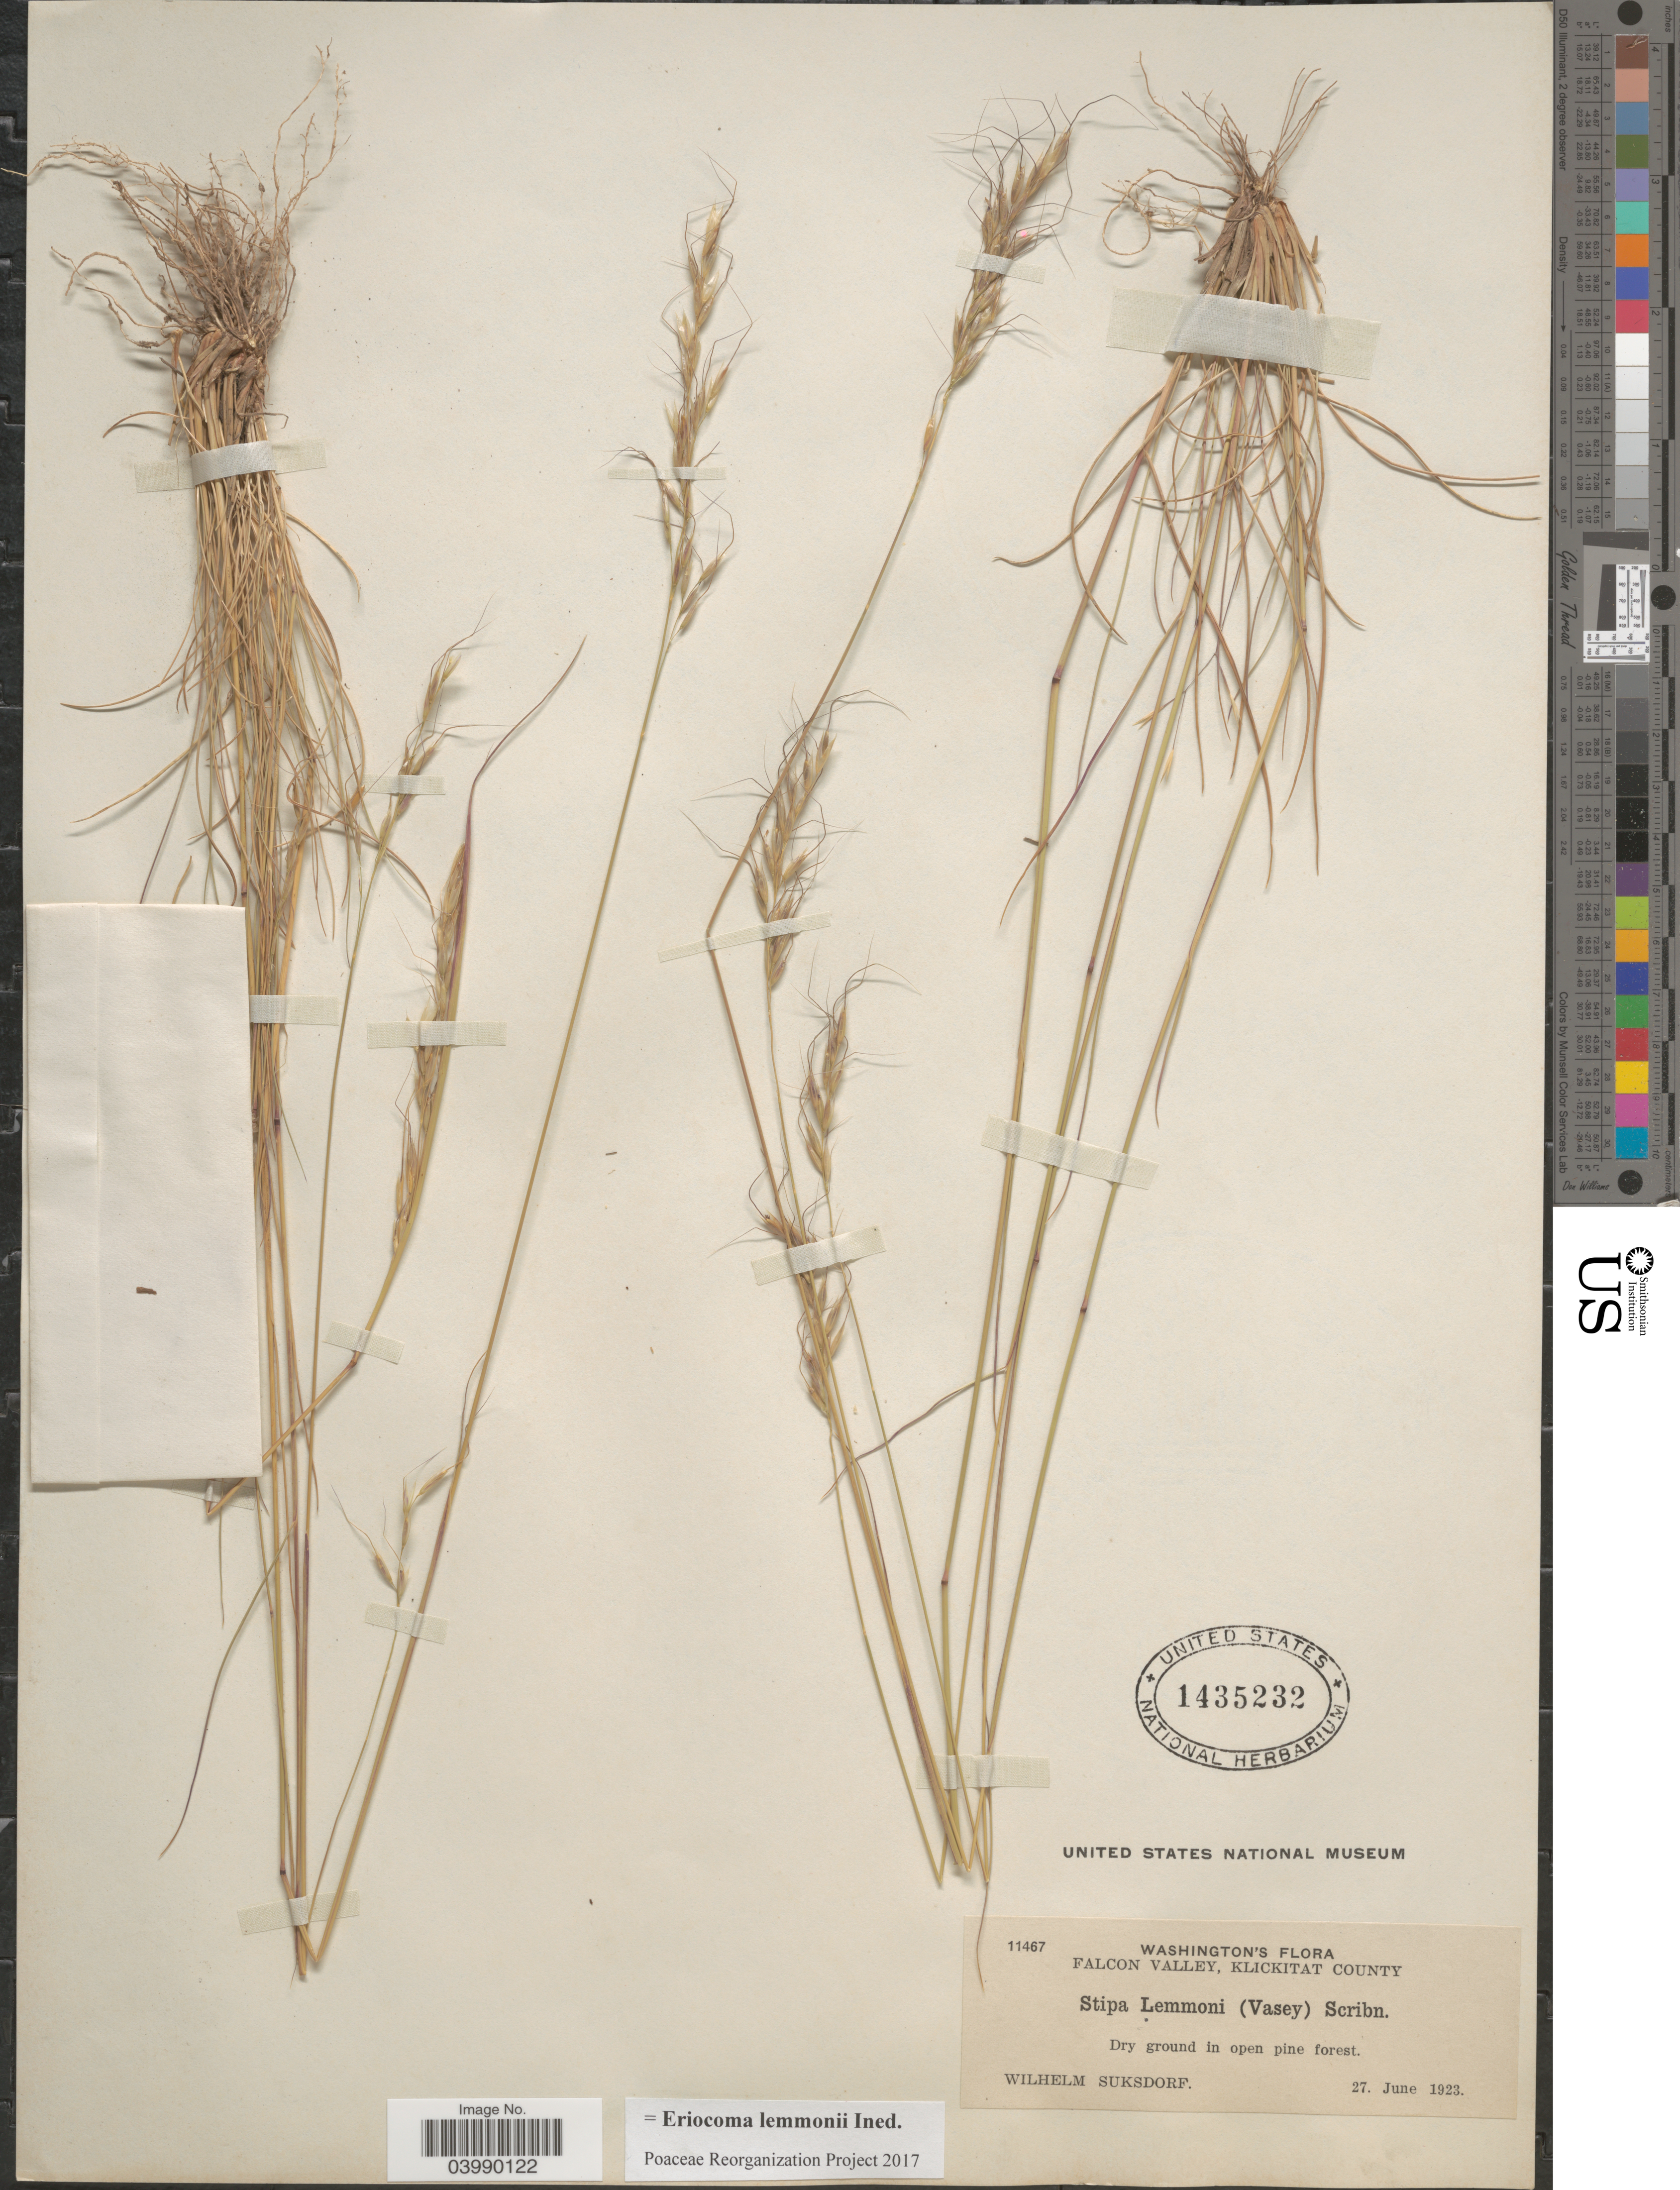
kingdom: Plantae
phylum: Tracheophyta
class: Liliopsida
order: Poales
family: Poaceae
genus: Eriocoma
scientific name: Eriocoma lemmonii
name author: (Vasey) Romasch.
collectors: W. N. Suksdorf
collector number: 11467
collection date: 1923-06-27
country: United States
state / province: Washington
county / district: Klickitat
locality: Falcon Valley, Klickitat County.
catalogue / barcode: US 1435232